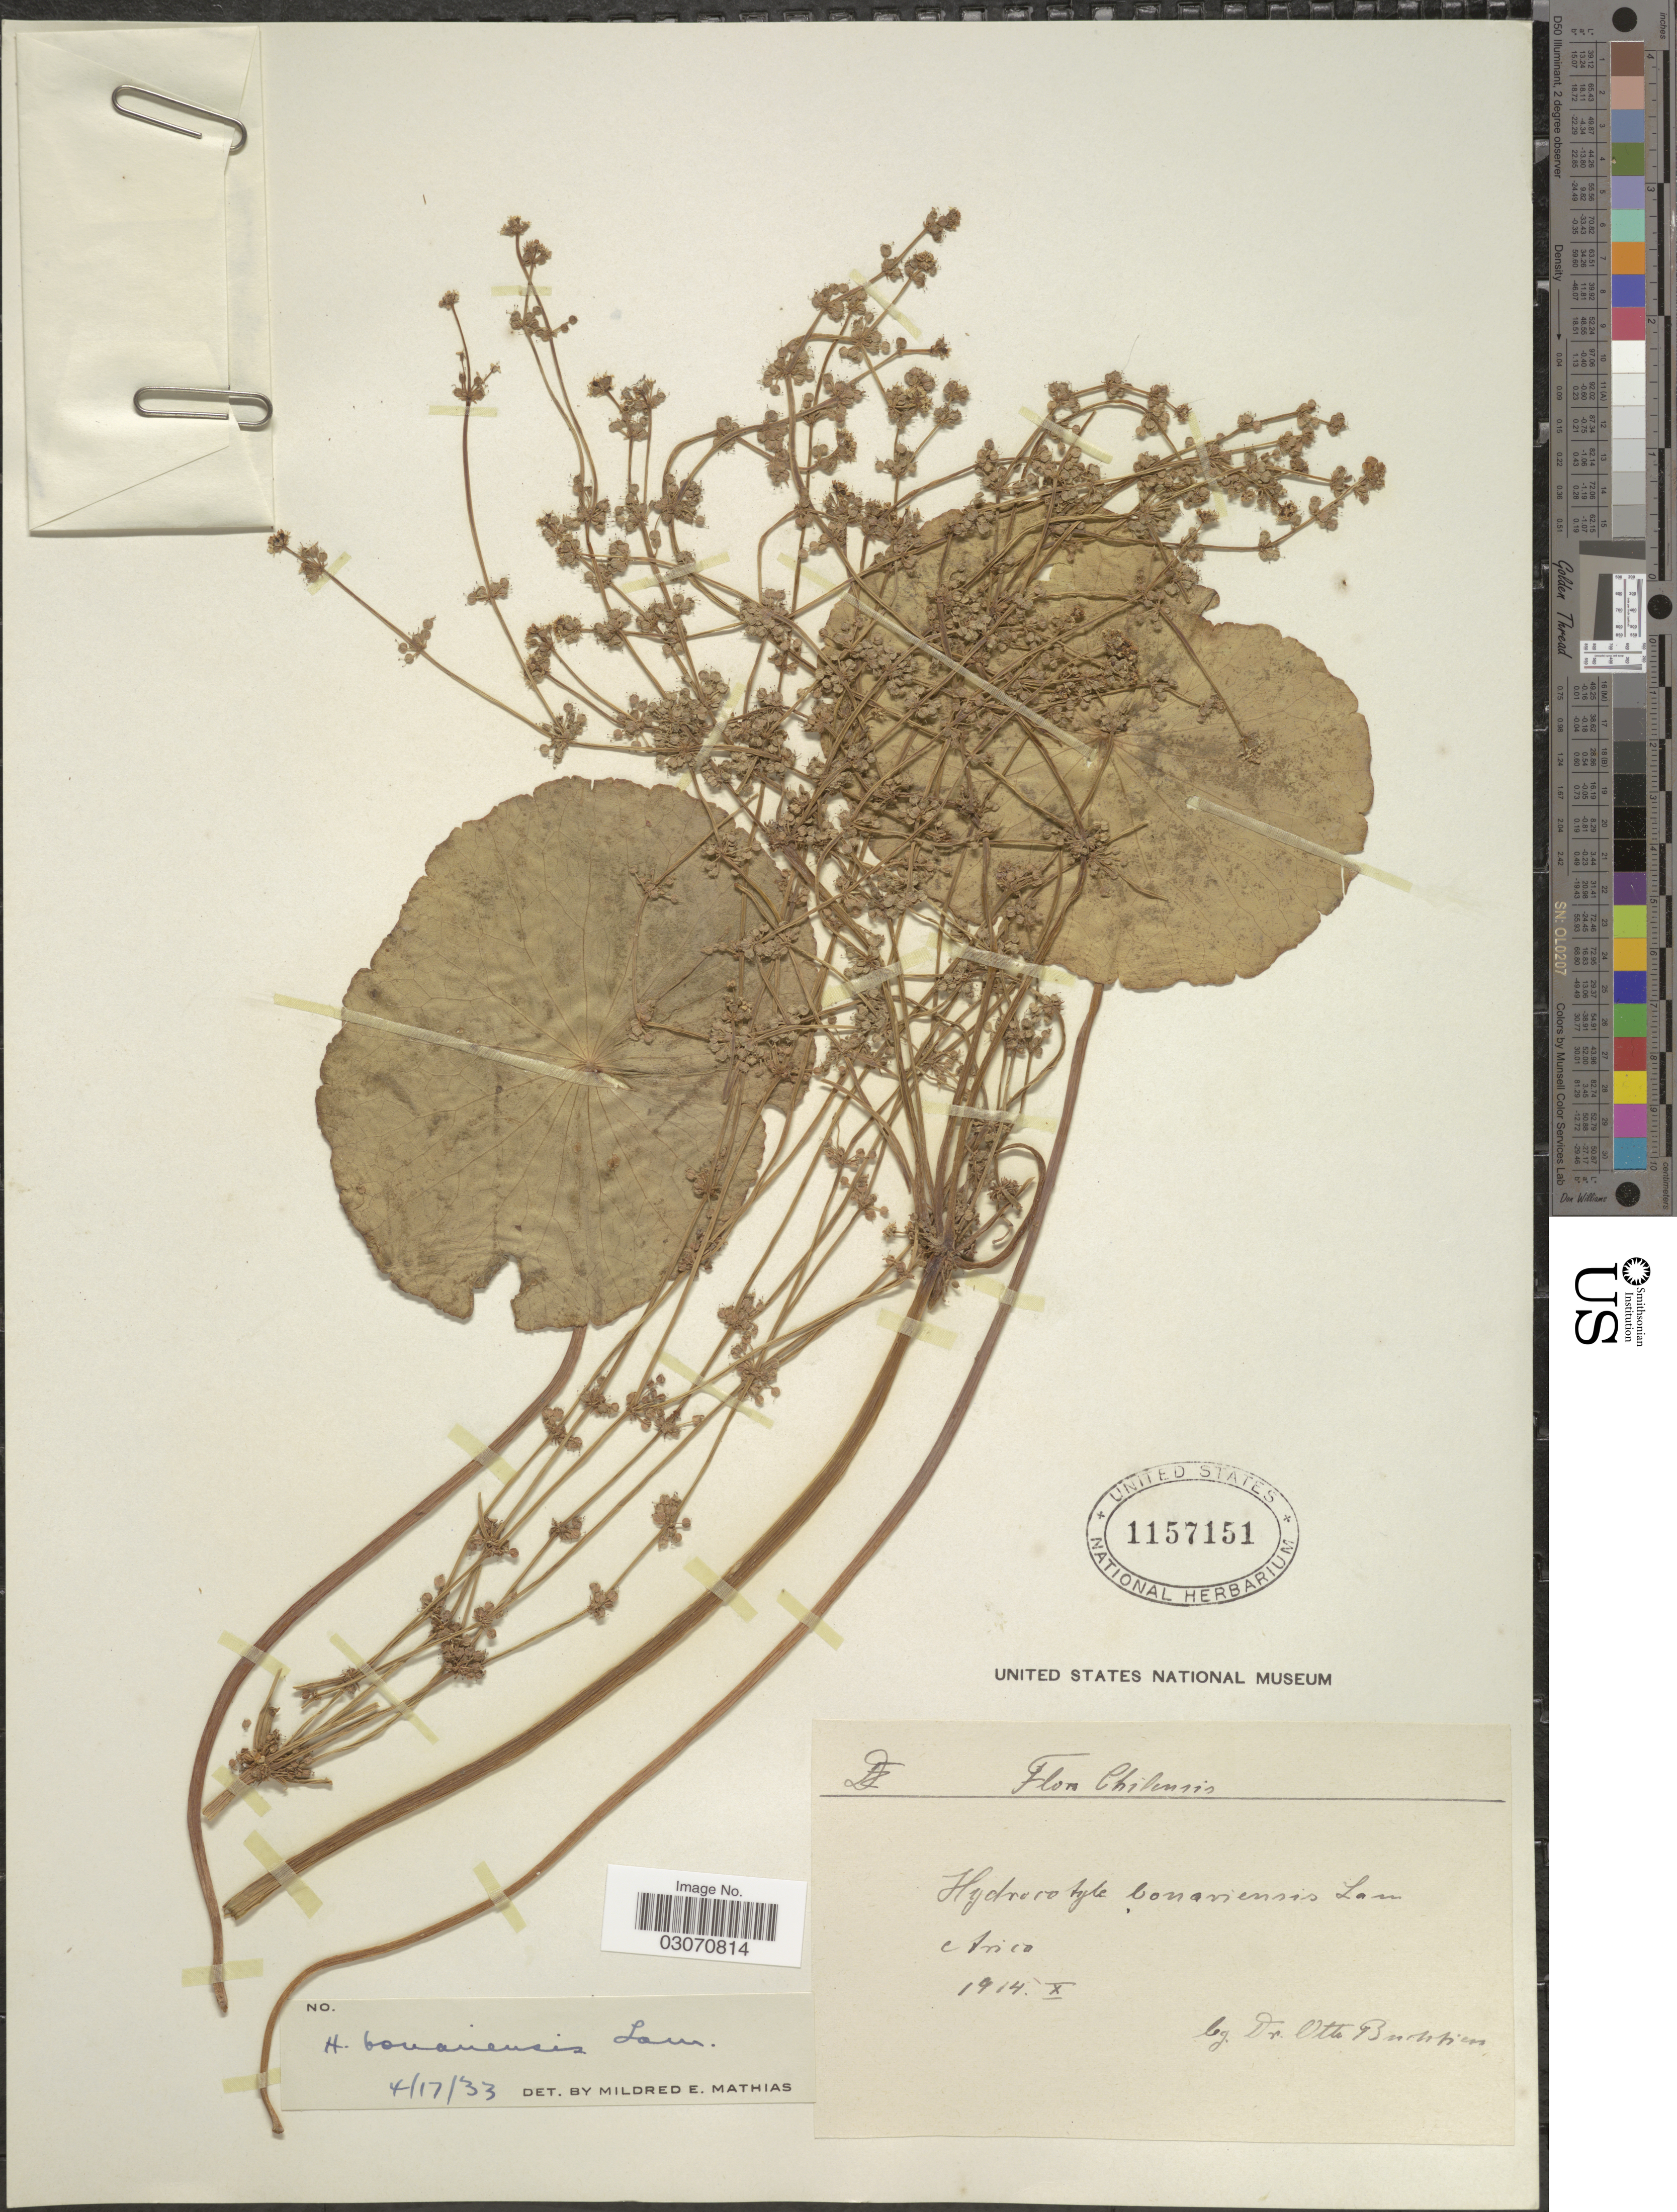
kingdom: Plantae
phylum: Tracheophyta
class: Magnoliopsida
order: Apiales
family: Araliaceae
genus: Hydrocotyle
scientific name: Hydrocotyle bonariensis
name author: Lam.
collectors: O. Buchtien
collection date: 1914-10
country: Chile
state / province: Arica y Parinacota (XV)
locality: Arica.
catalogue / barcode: US 1157151